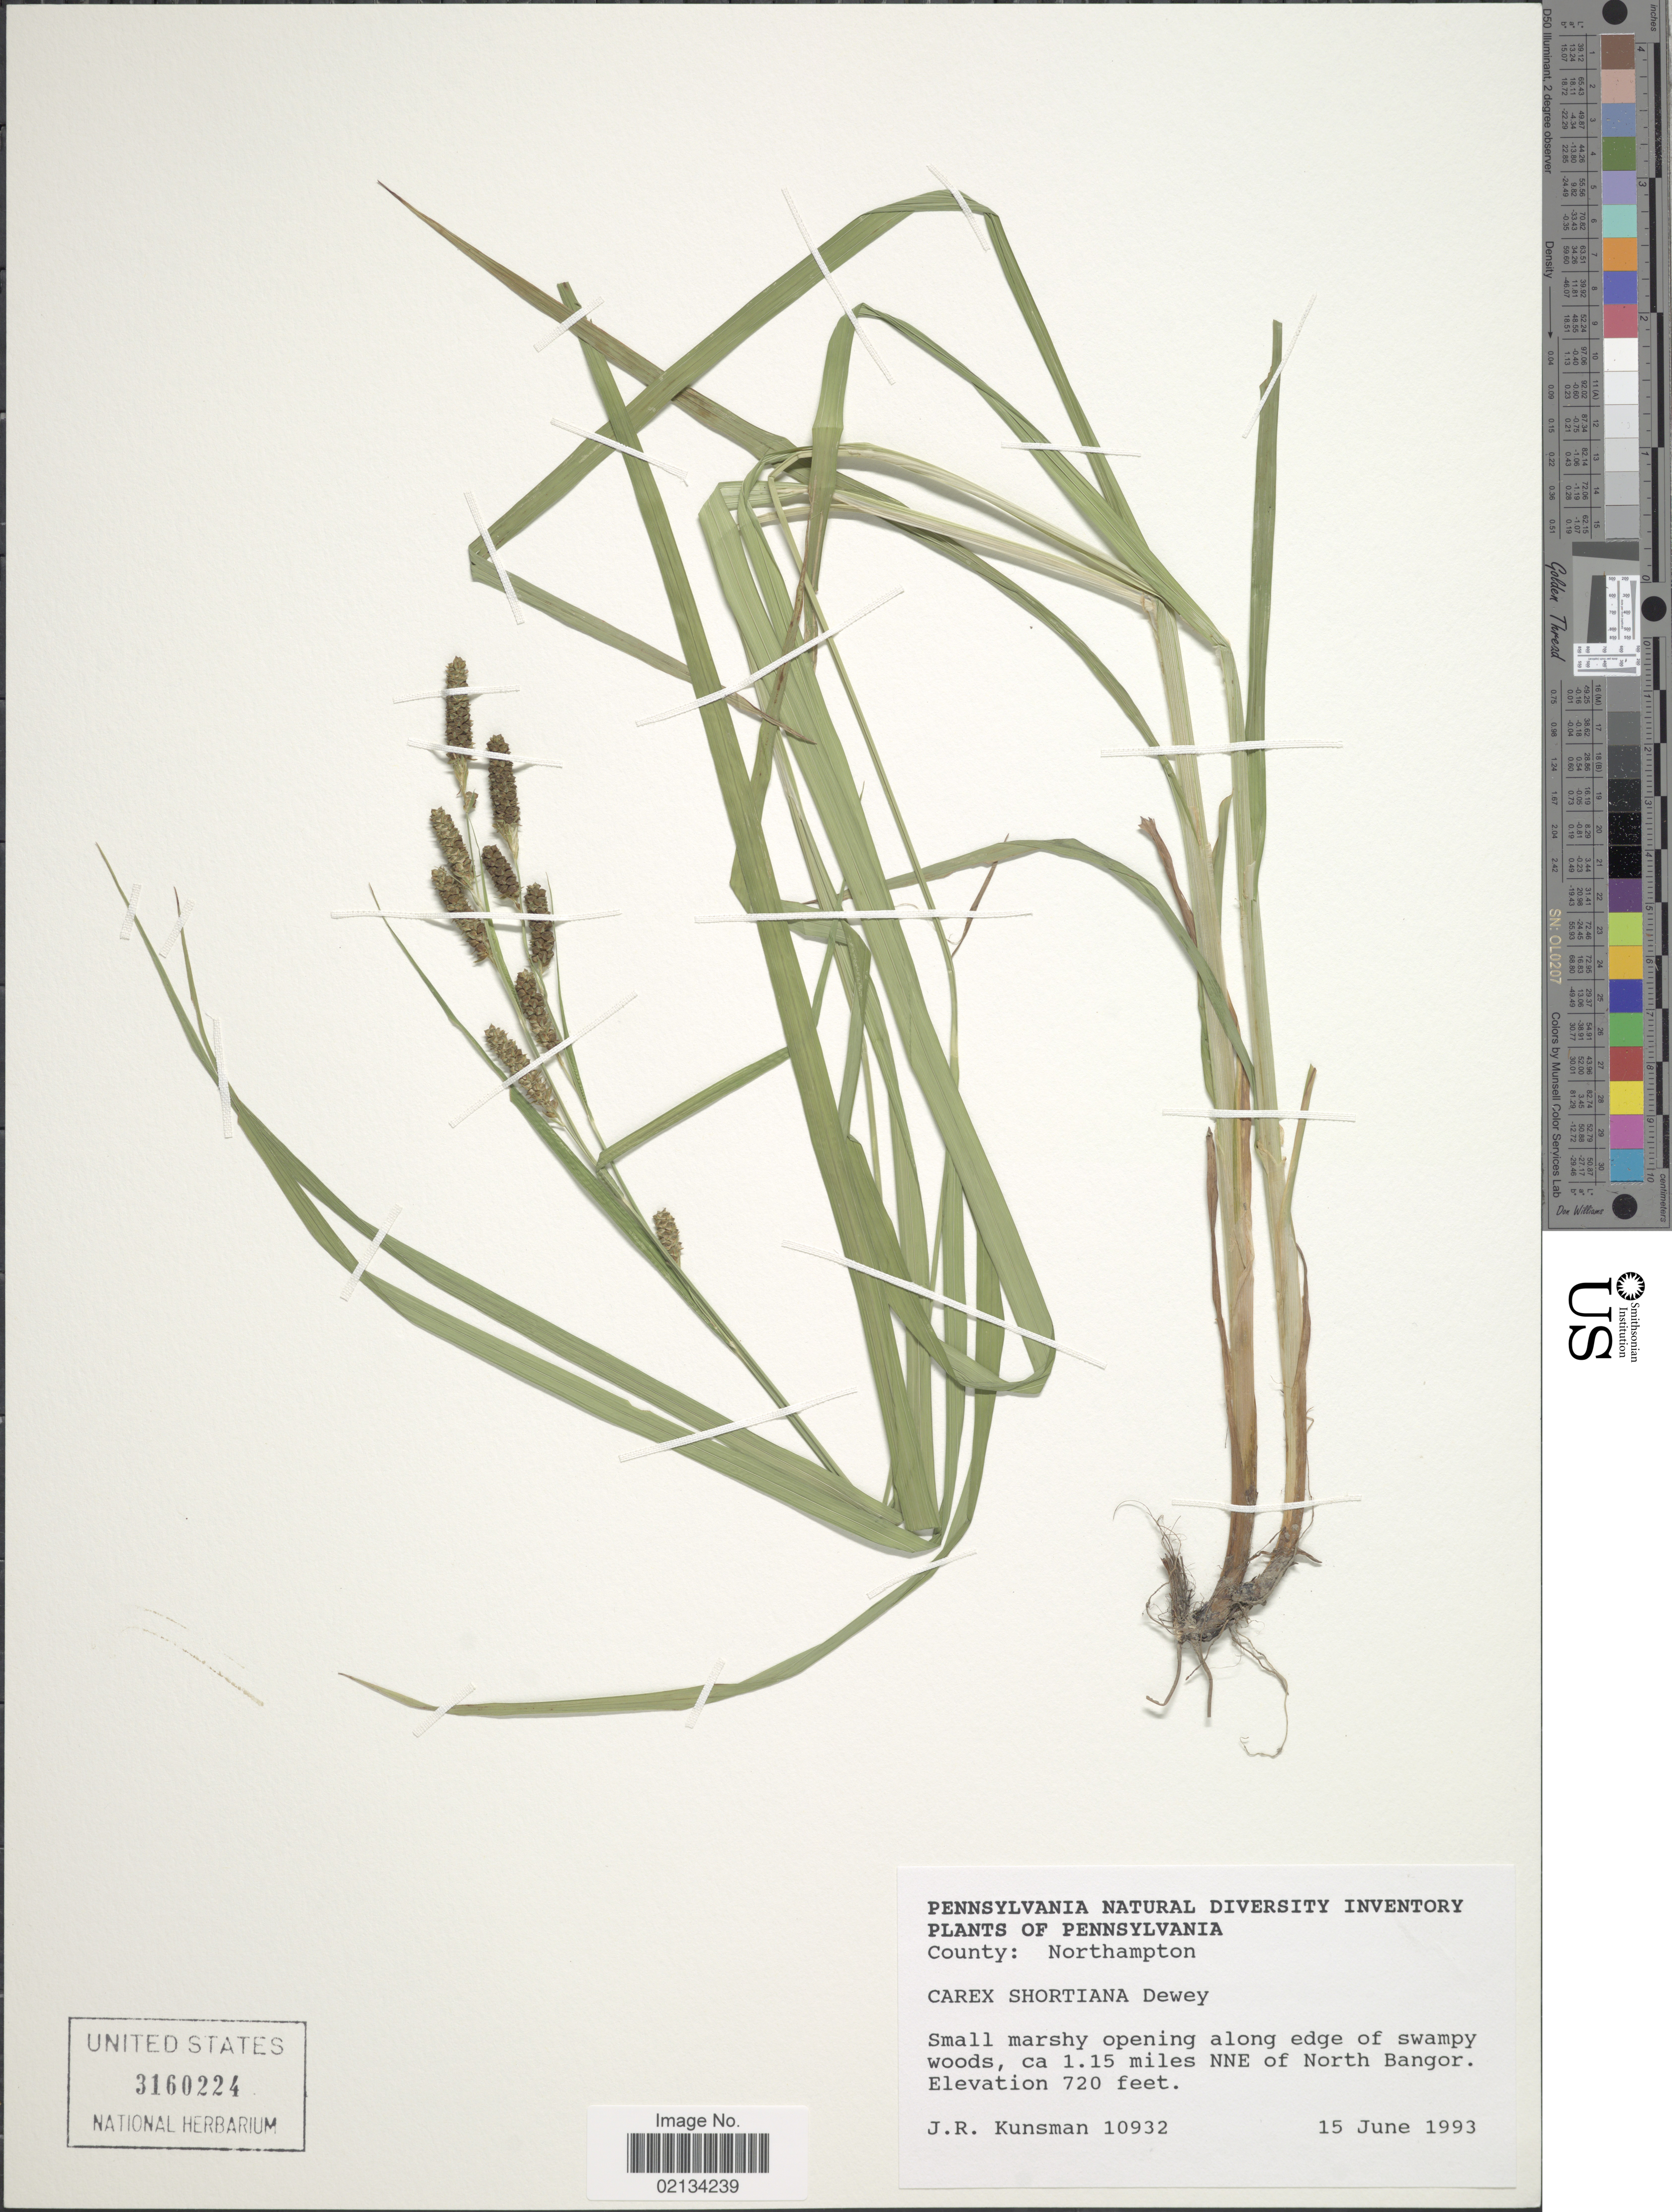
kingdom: Plantae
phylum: Tracheophyta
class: Liliopsida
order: Poales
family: Cyperaceae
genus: Carex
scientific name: Carex shortiana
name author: Dewey & Torr.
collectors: J. Kunsman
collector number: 10932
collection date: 1993-06-15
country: United States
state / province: Pennsylvania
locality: County: Northampton, opening along edge of swampy woods, ca. 1.15 miles NNE of North Bangor.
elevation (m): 219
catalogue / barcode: US 3160224